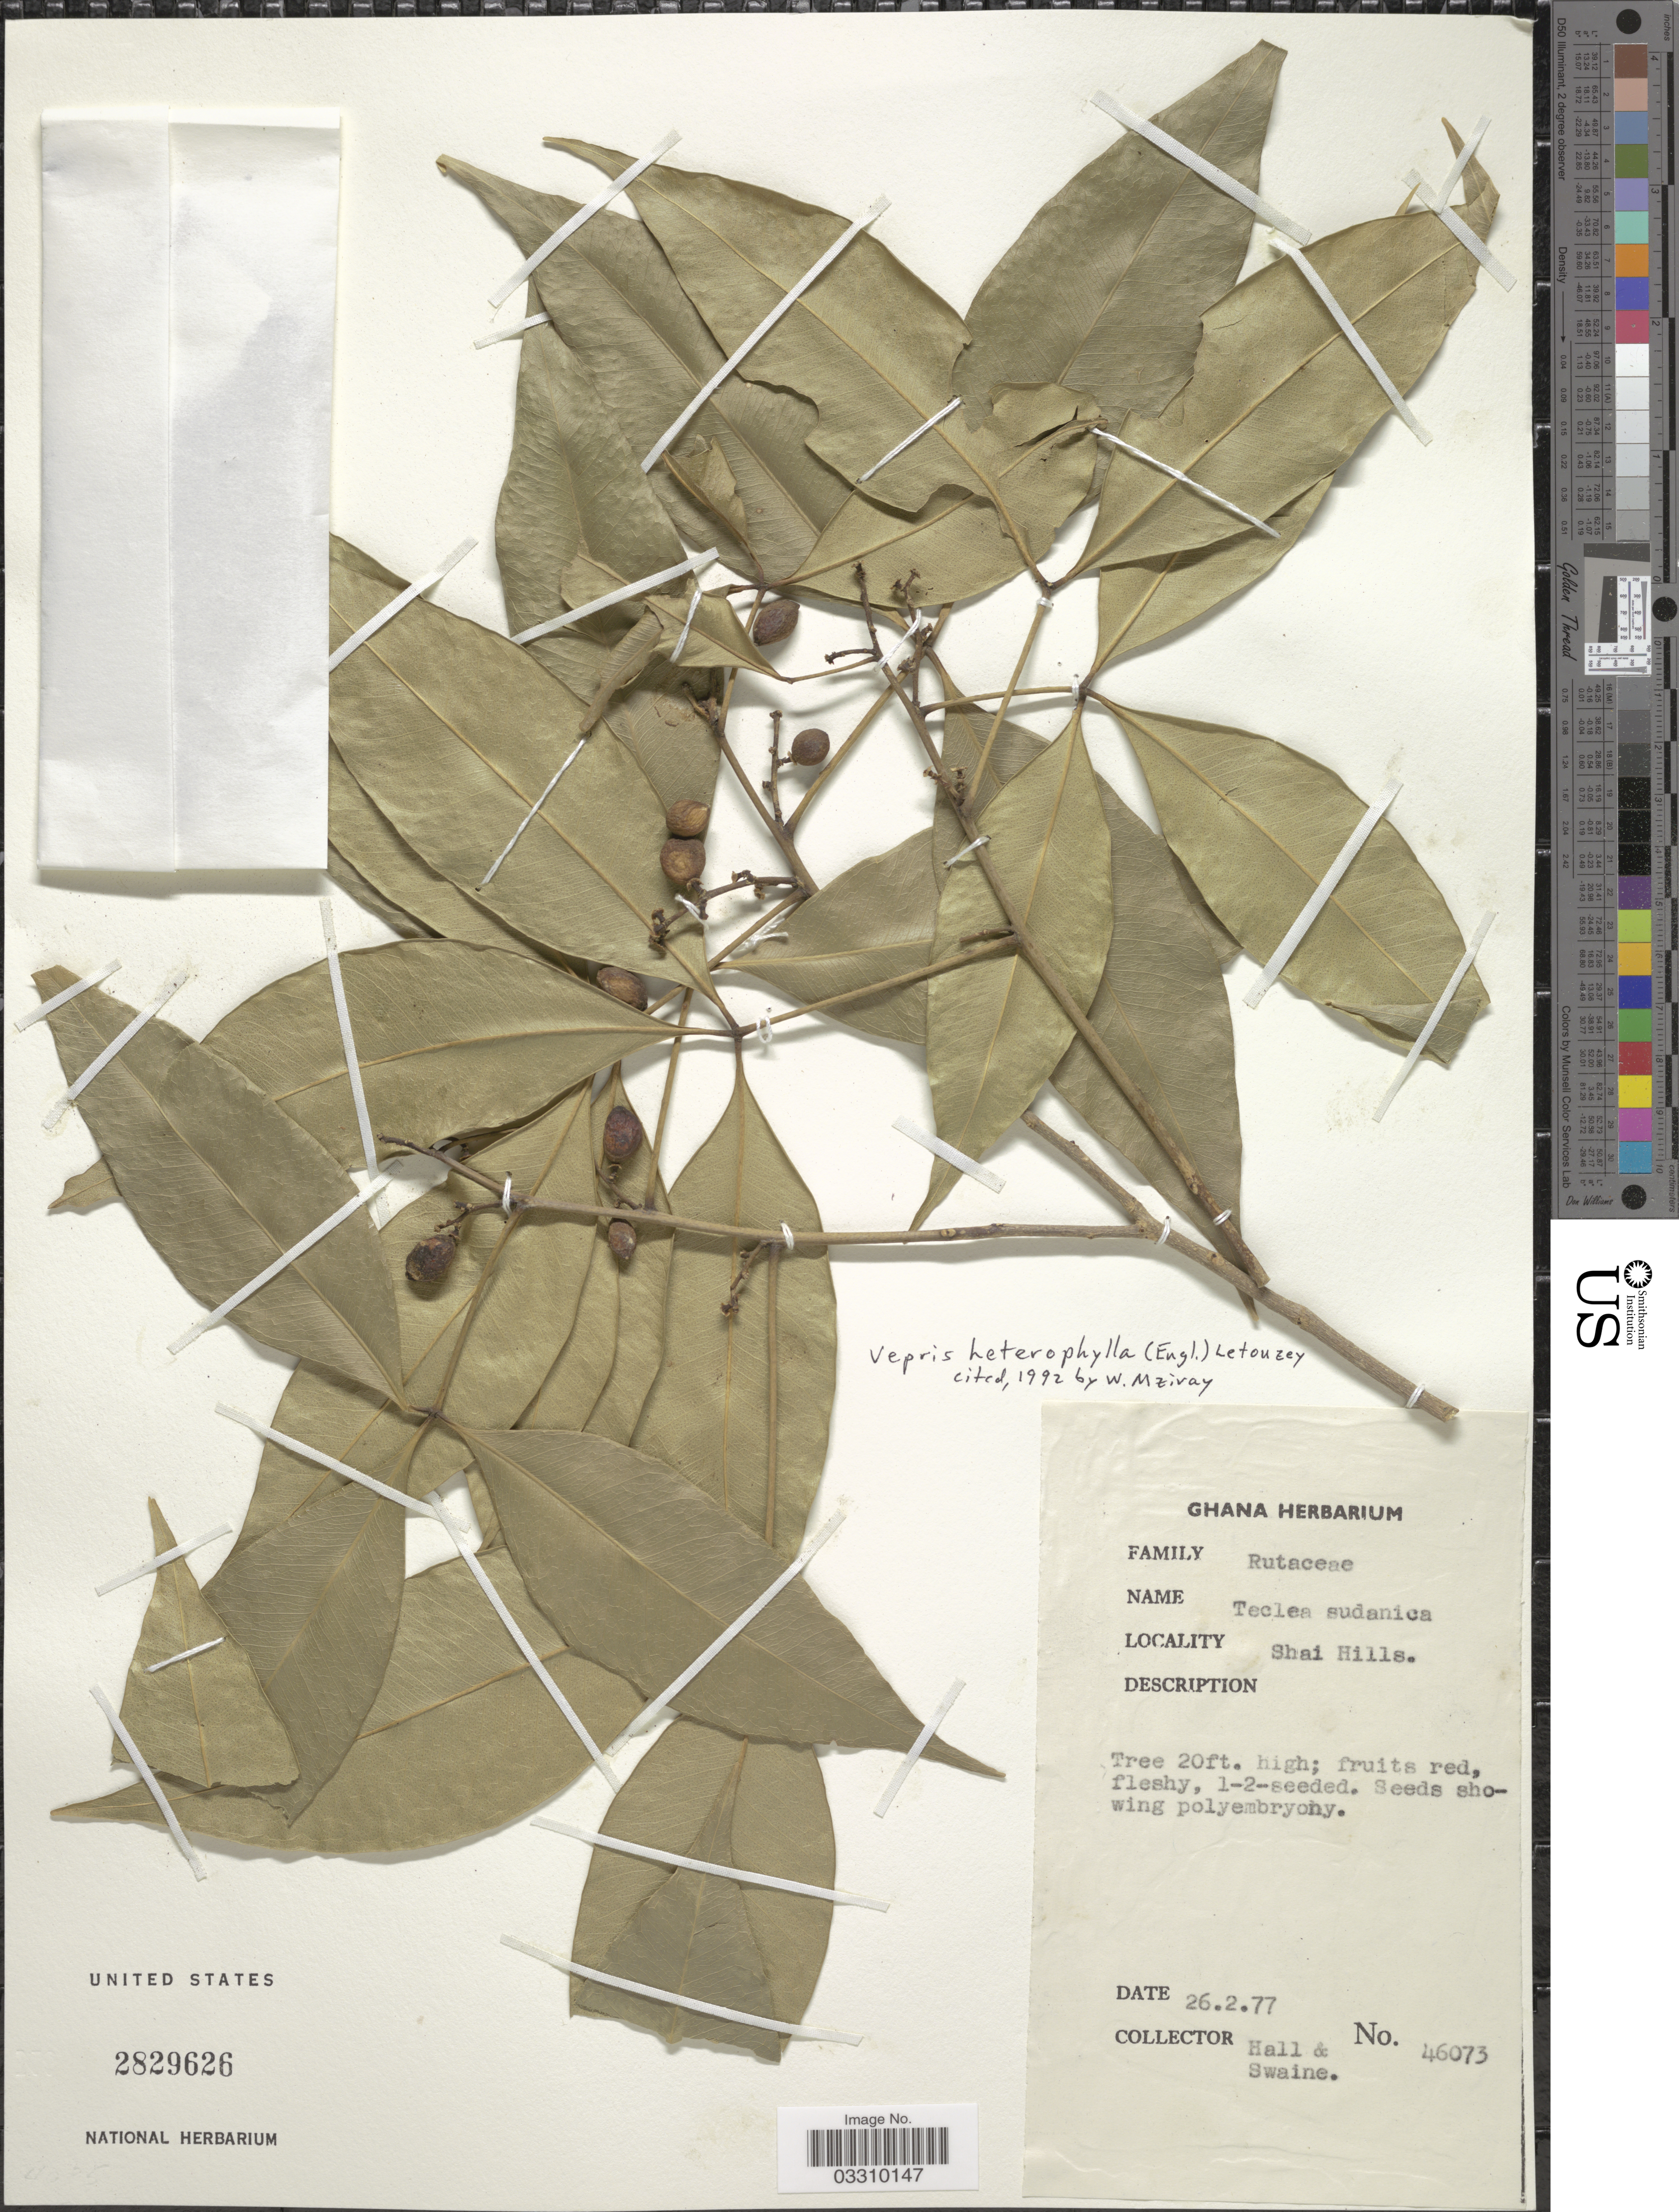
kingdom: Plantae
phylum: Tracheophyta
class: Magnoliopsida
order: Sapindales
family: Rutaceae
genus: Vepris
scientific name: Vepris heterophylla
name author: (Engl.) Letouzey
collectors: -- Hall & M. Swaine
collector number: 46073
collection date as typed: Transcribed d/m/y: 26/2/77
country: Ghana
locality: Shai Hills.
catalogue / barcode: US 2829626